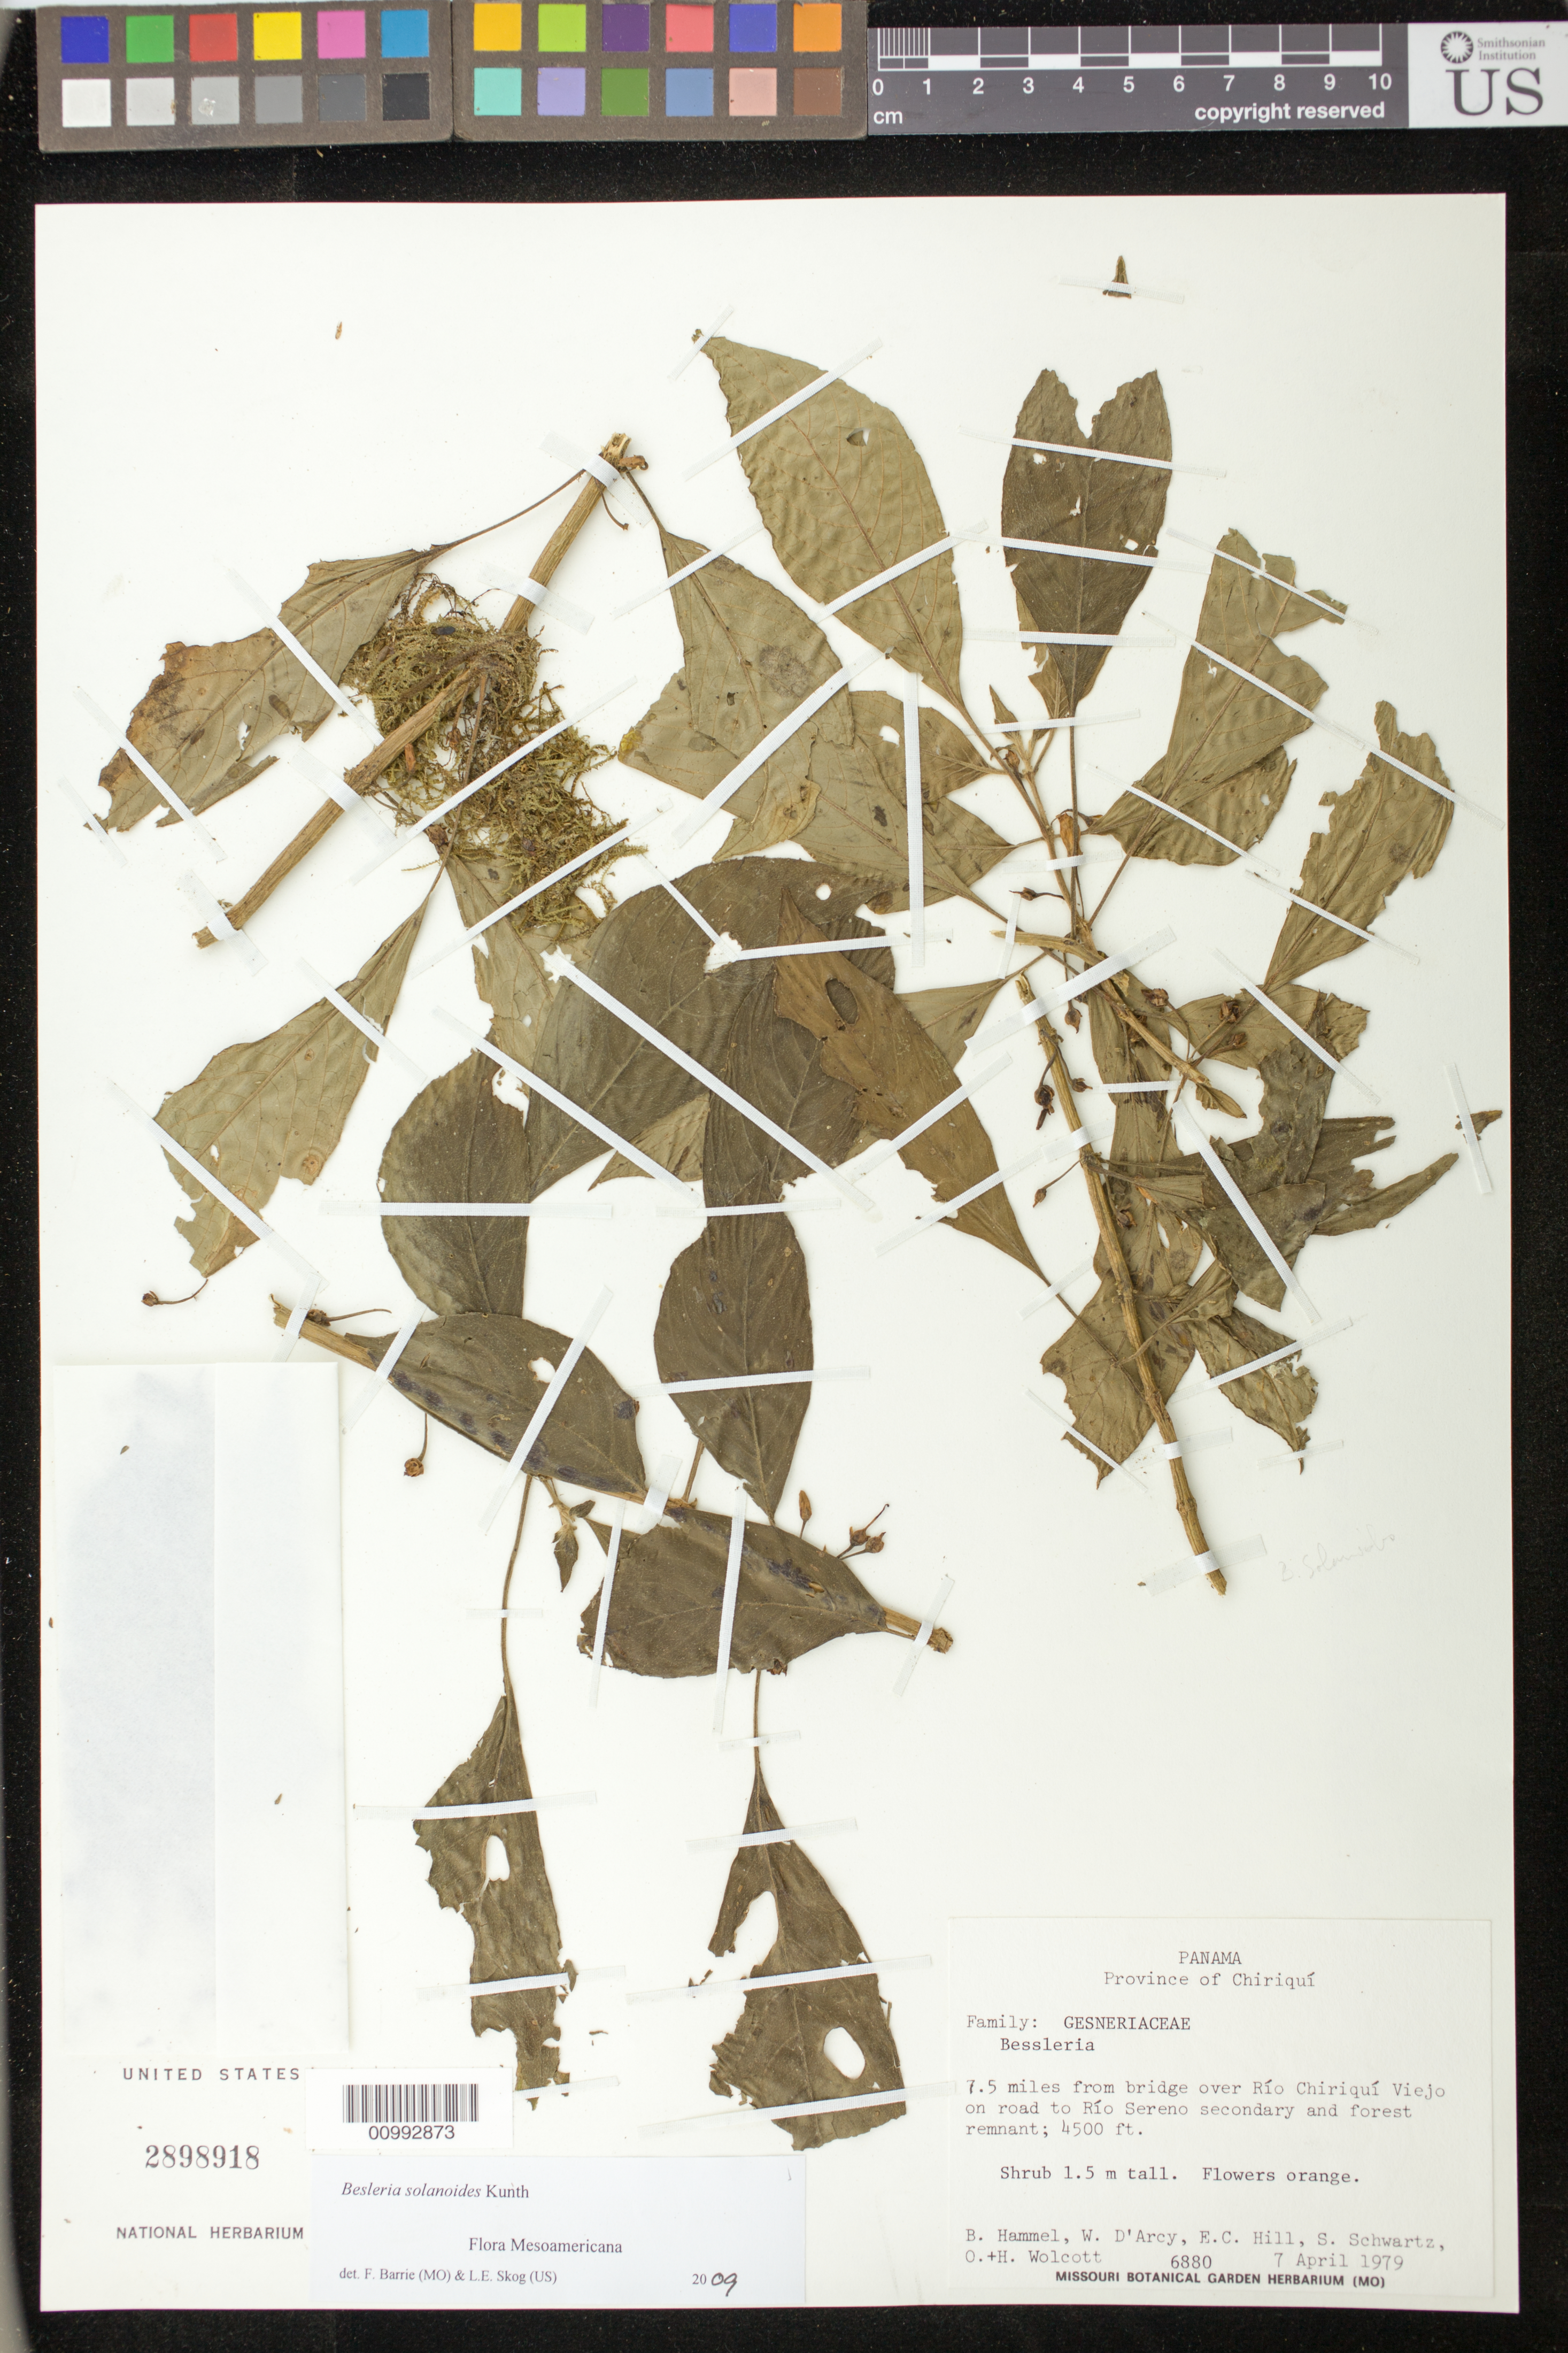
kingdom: Plantae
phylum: Tracheophyta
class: Magnoliopsida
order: Lamiales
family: Gesneriaceae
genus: Besleria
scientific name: Besleria solanoides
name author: Kunth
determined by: Barrie, F. R.; Skog, Laurence E.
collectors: B. Hammel, W. G. D'Arcy, E. C. Hill, S. Schwartz, O. Wolcott & H. Wolcott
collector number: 6880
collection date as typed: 07 Apr 1979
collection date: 1979-04-07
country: Panama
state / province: Chiriquí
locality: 7.5 mi from bridge over Río Chiriquí Viejo on road to Río Sereno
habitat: Secondary and forest remnant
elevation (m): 1372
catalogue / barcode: US 2898918